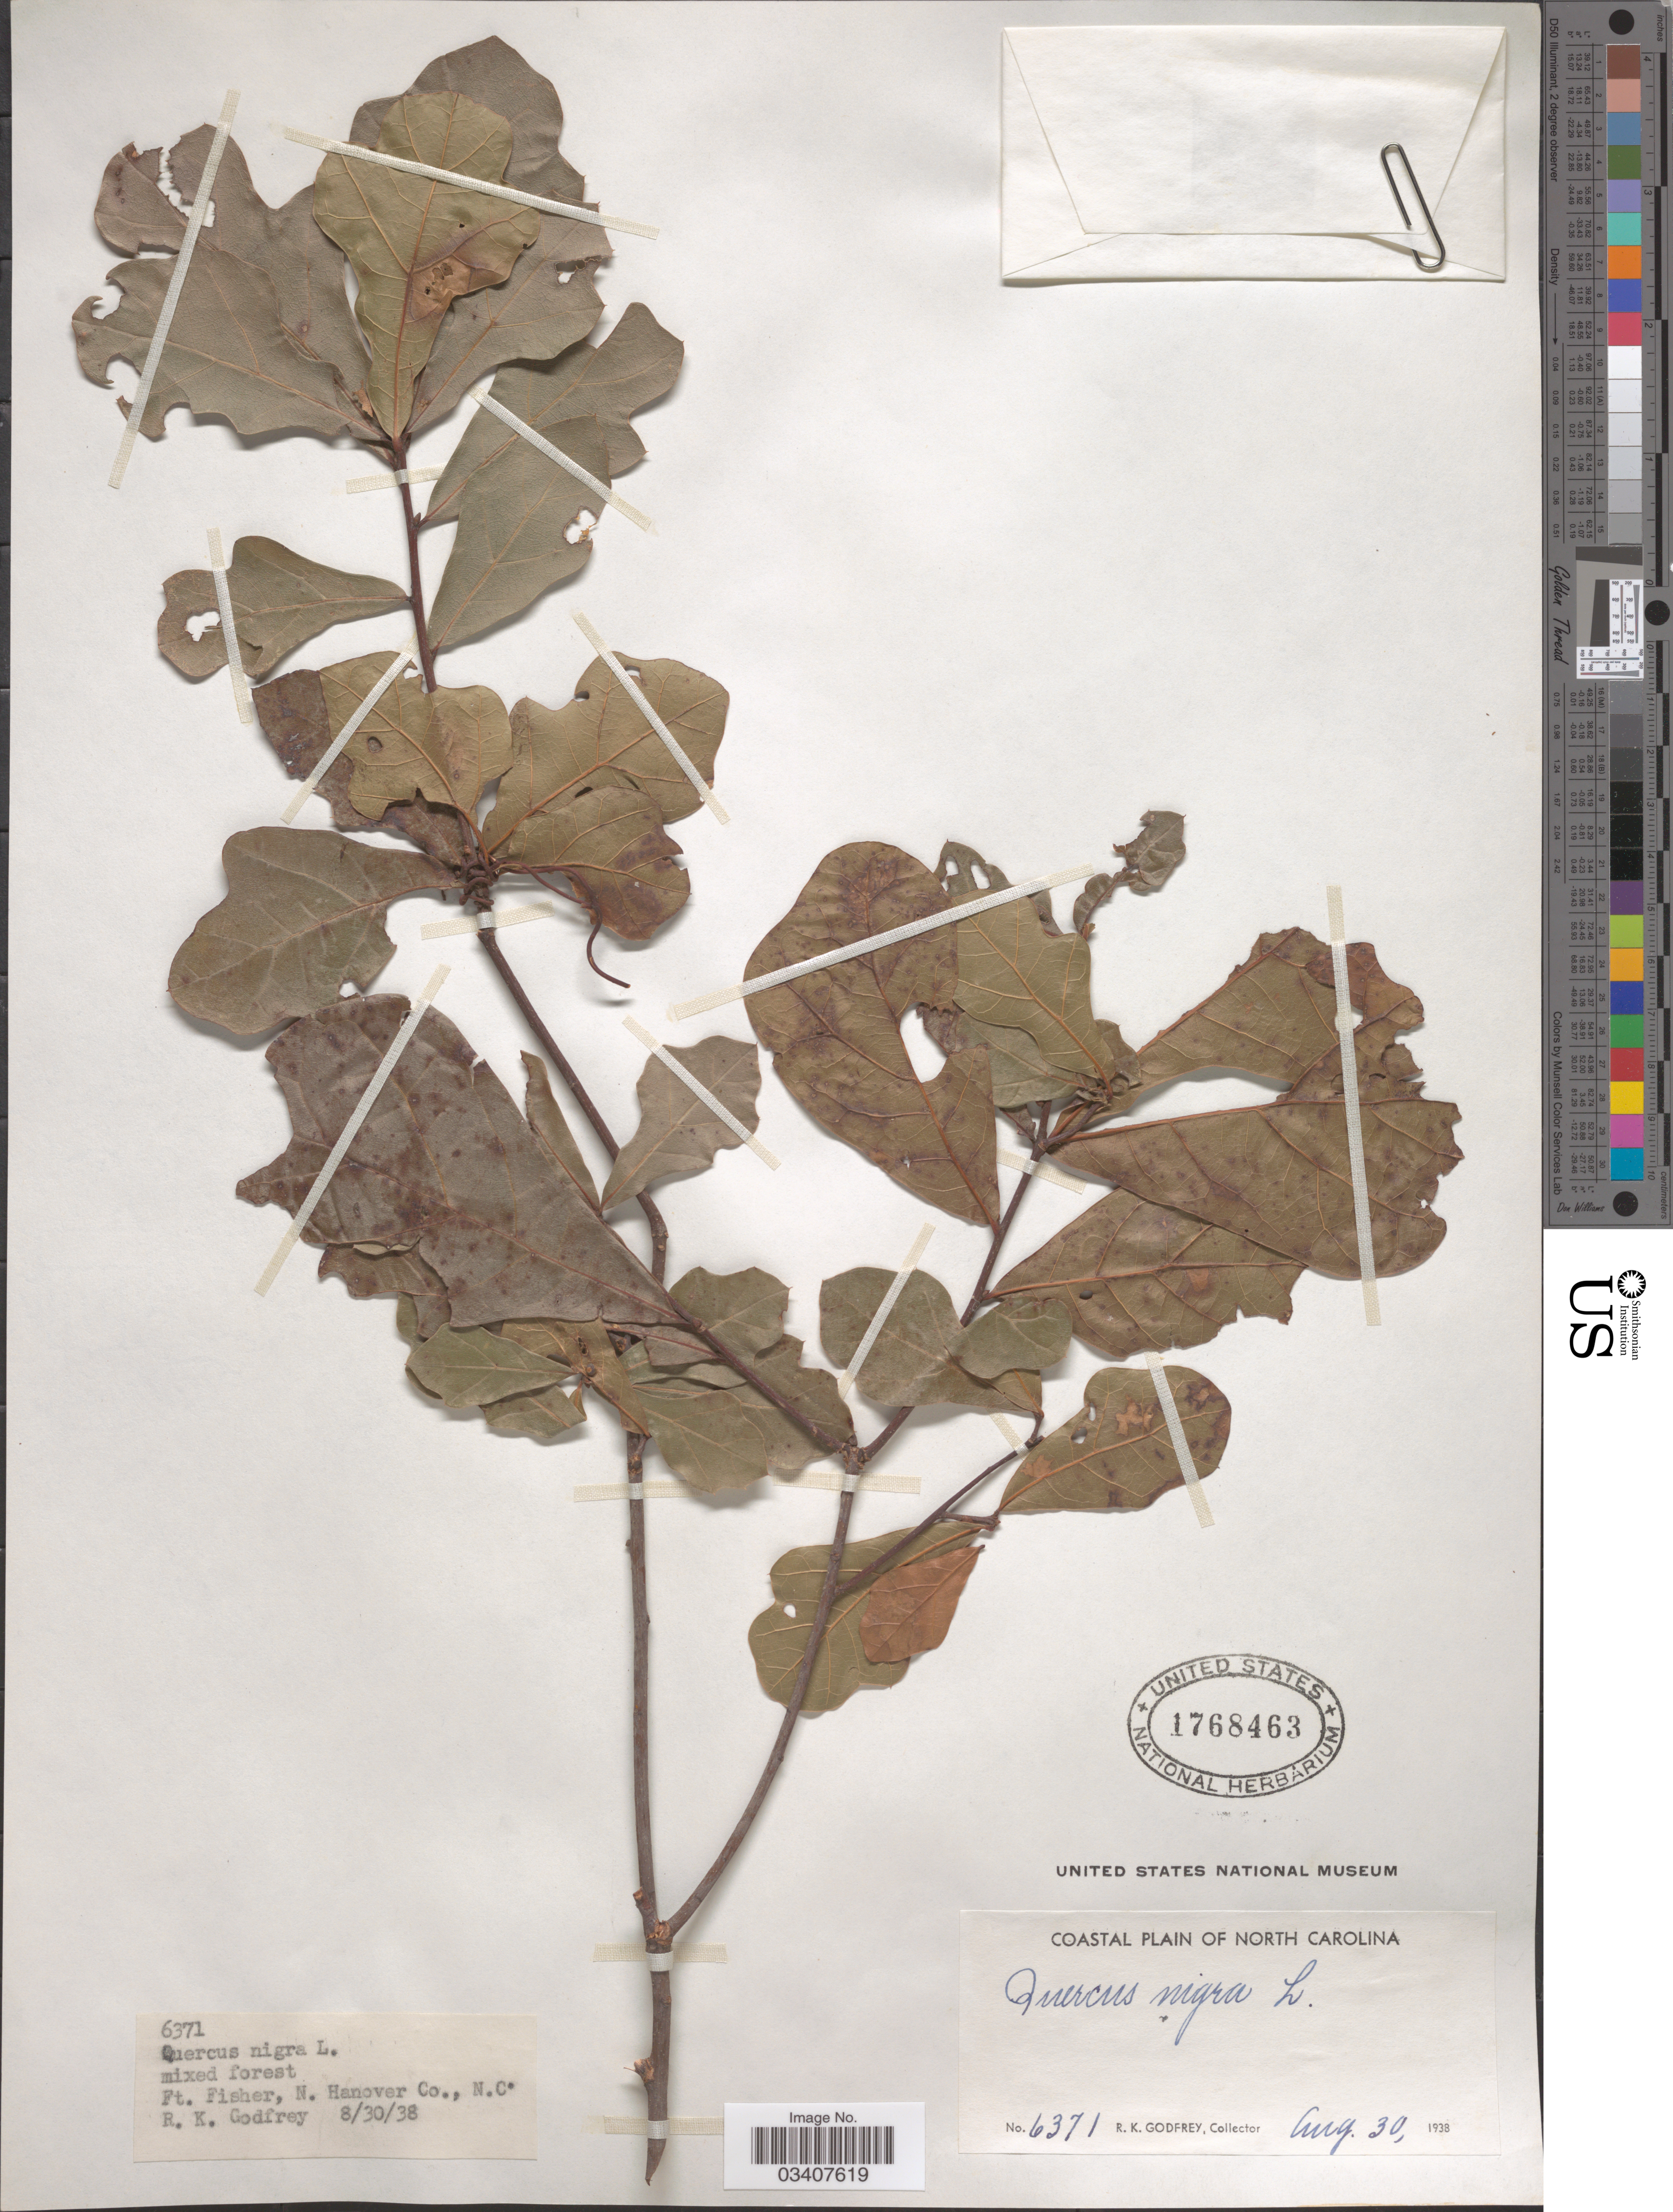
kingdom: Plantae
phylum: Tracheophyta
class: Magnoliopsida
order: Fagales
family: Fagaceae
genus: Quercus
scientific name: Quercus nigra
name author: L.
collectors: R. K. Godfrey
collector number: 6371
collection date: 1938-08-30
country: United States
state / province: North Carolina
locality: Coastal Plain of North Carolina. Ft. Fisher, N. Hanover Co.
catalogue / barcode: US 1768463